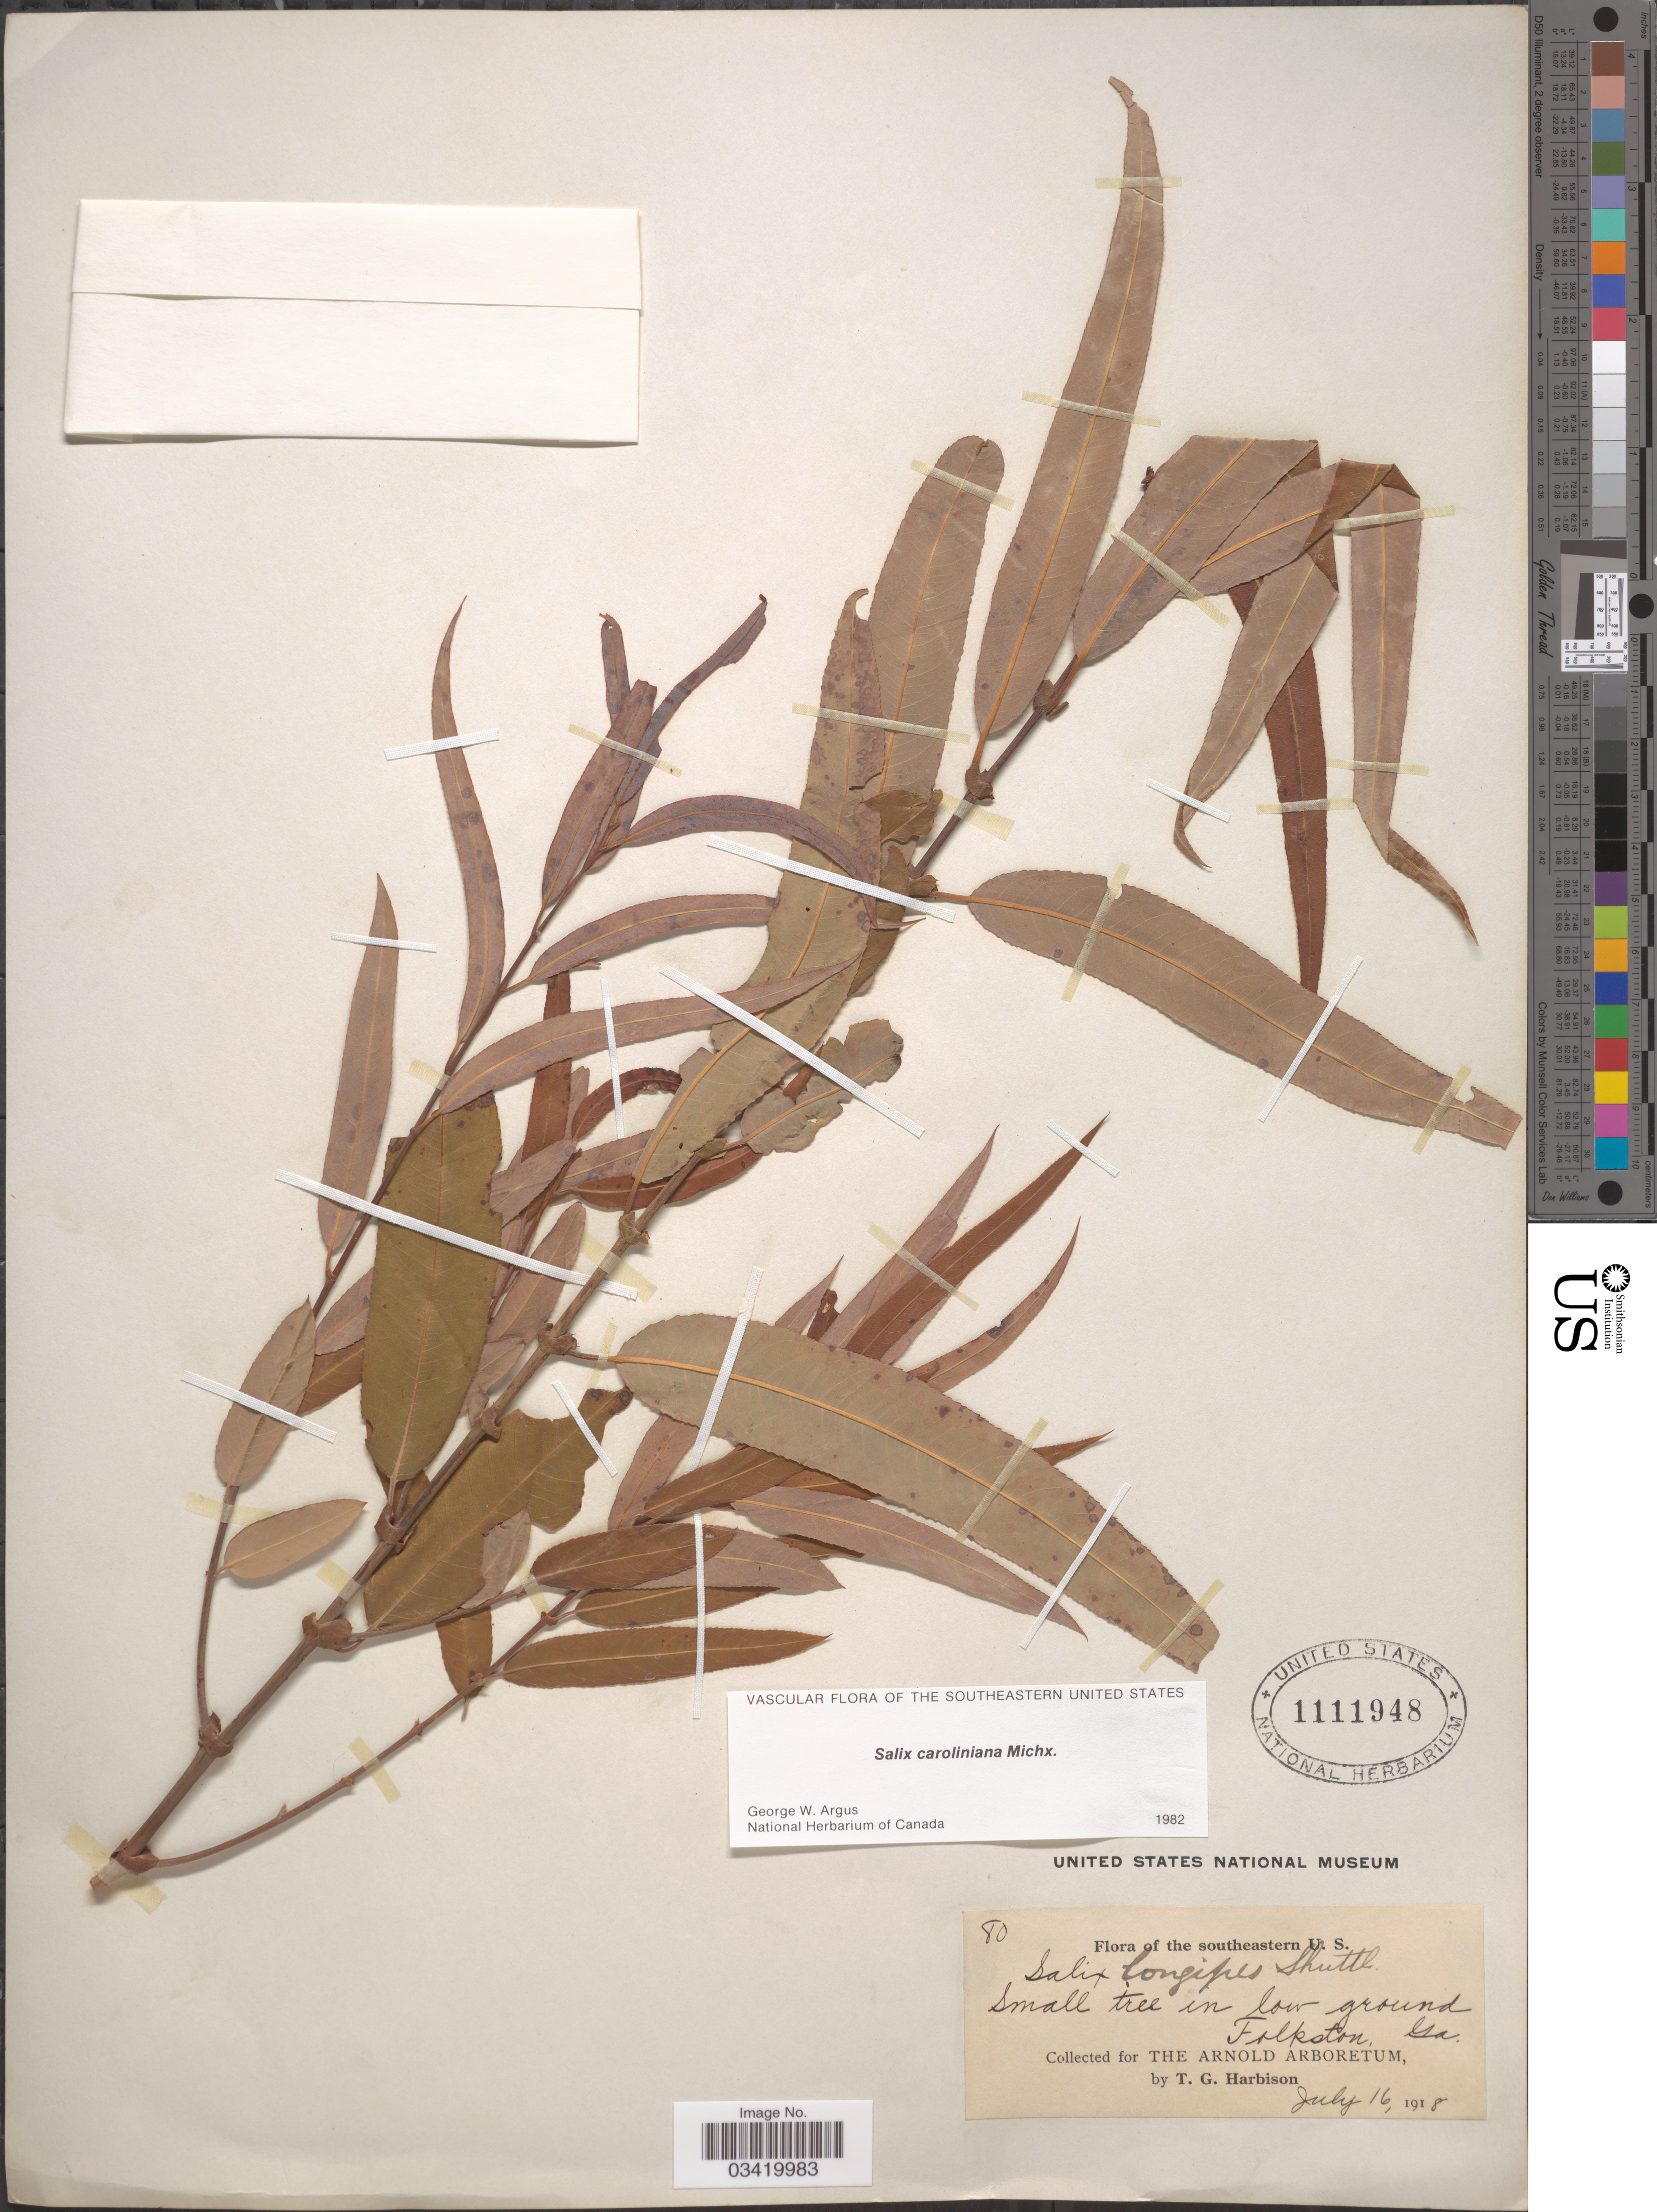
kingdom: Plantae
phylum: Tracheophyta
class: Magnoliopsida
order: Malpighiales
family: Salicaceae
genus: Salix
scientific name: Salix caroliniana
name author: Michx.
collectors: T. Harbison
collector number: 80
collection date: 1918-07-16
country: United States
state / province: Georgia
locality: The southeastern U.S. Folkston.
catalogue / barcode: US 1111948